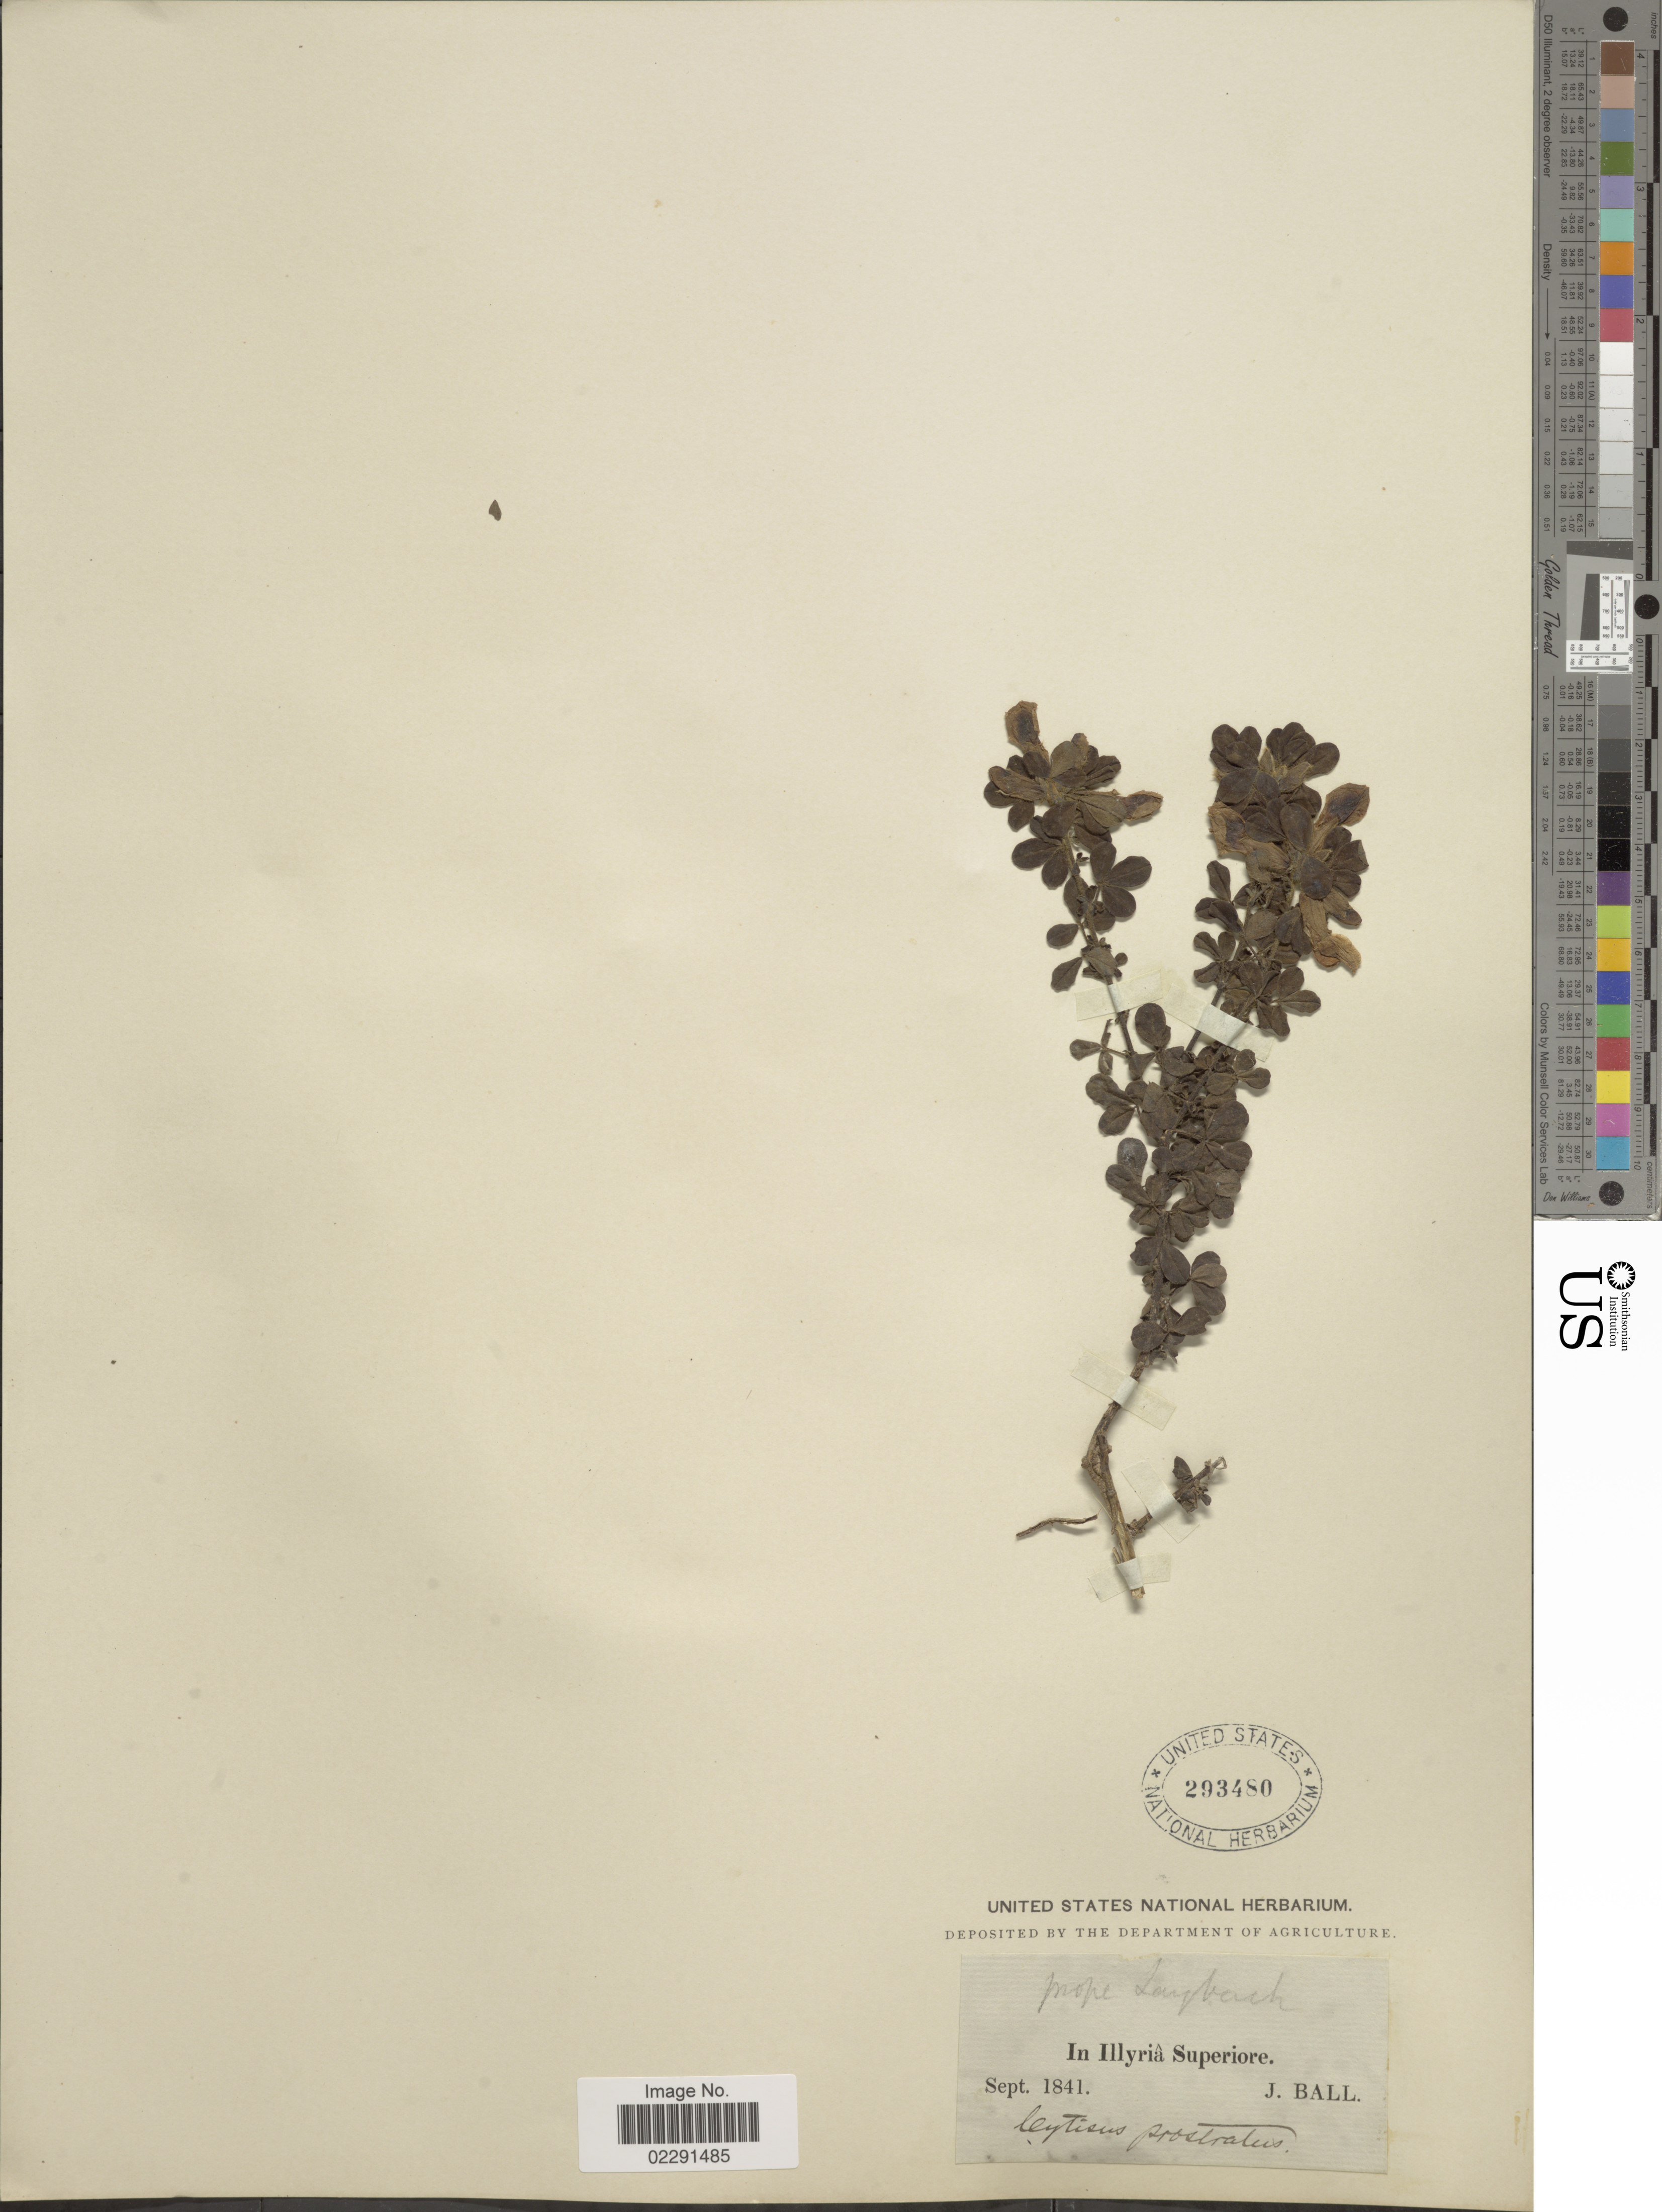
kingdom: Plantae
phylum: Tracheophyta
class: Magnoliopsida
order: Fabales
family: Fabaceae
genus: Cytisus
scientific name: Cytisus decumbens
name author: (Durande) Spach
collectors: J. Ball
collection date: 1841-09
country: Slovenia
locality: In Illyria Superiore.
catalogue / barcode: US 293480